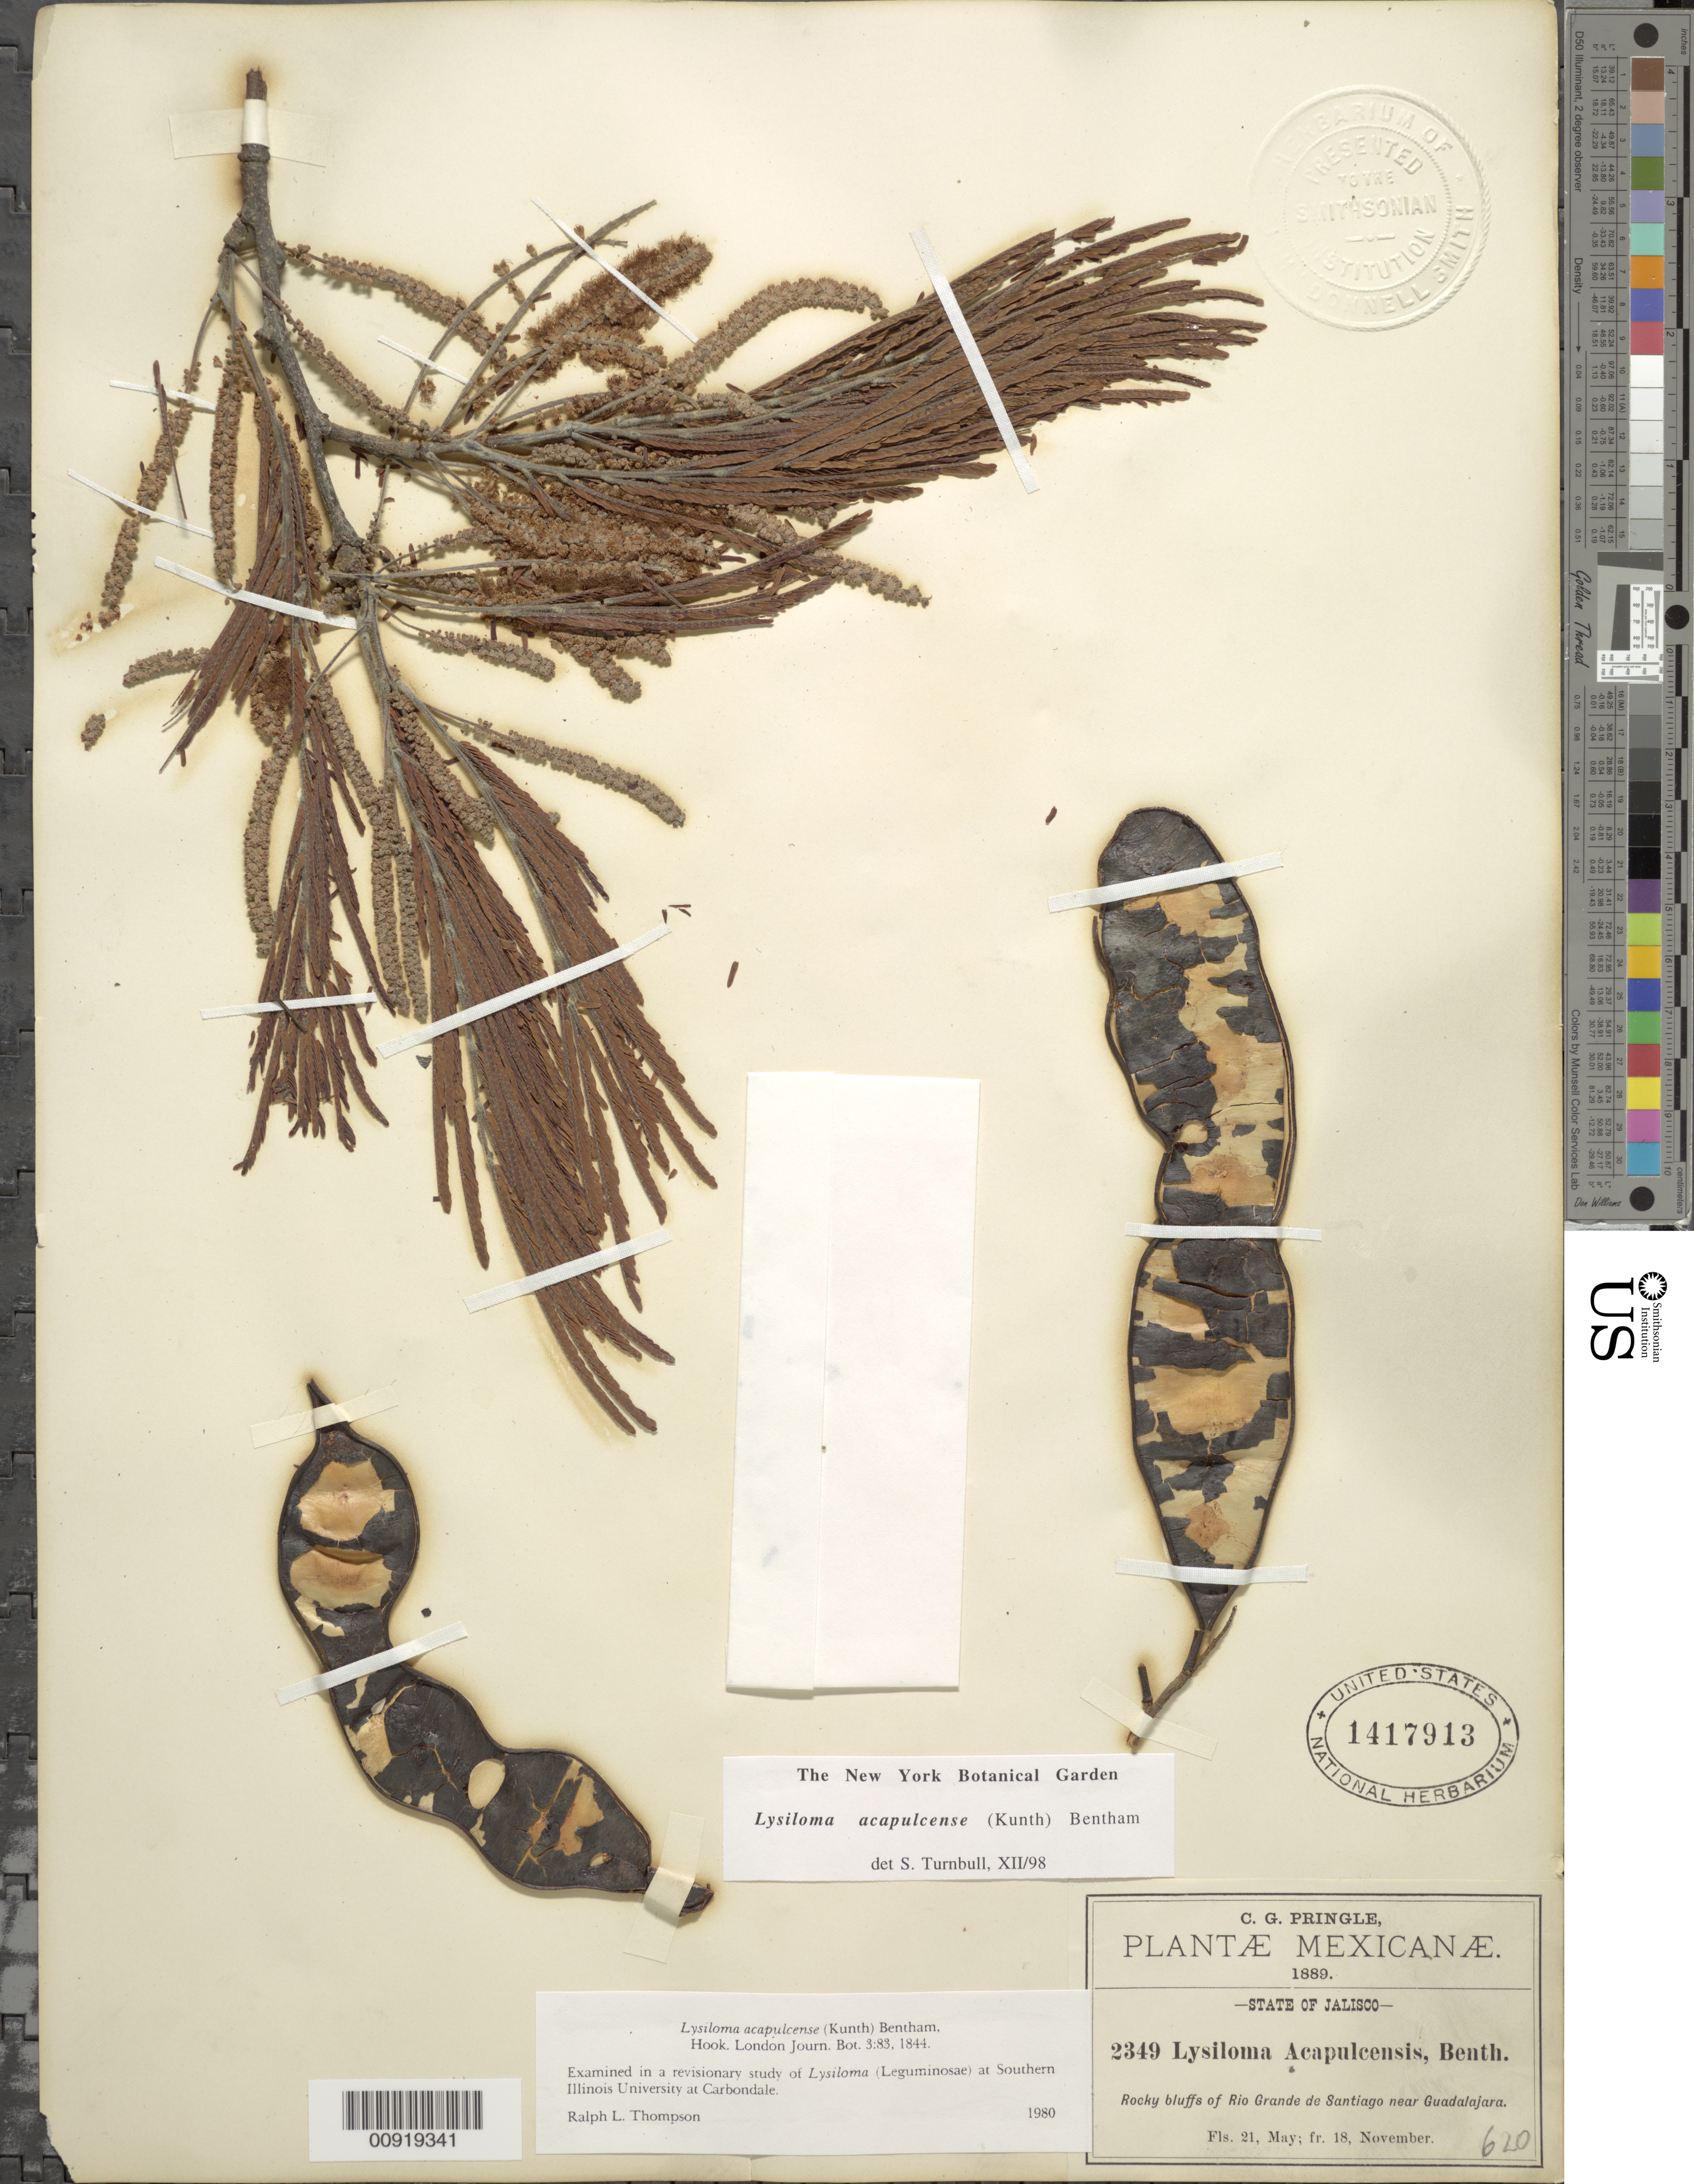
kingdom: Plantae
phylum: Tracheophyta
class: Magnoliopsida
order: Fabales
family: Fabaceae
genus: Lysiloma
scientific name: Lysiloma acapulcense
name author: (Kunth) Benth.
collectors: C. G. Pringle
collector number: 2349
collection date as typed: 21 May 1889 and 18 Nov 1889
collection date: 1889-05-21,1889-11-18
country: Mexico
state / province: Jalisco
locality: Río Grande de Santiago near Guadalajara, State of Jalisco.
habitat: Rocky bluffs of river.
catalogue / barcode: US 1417913